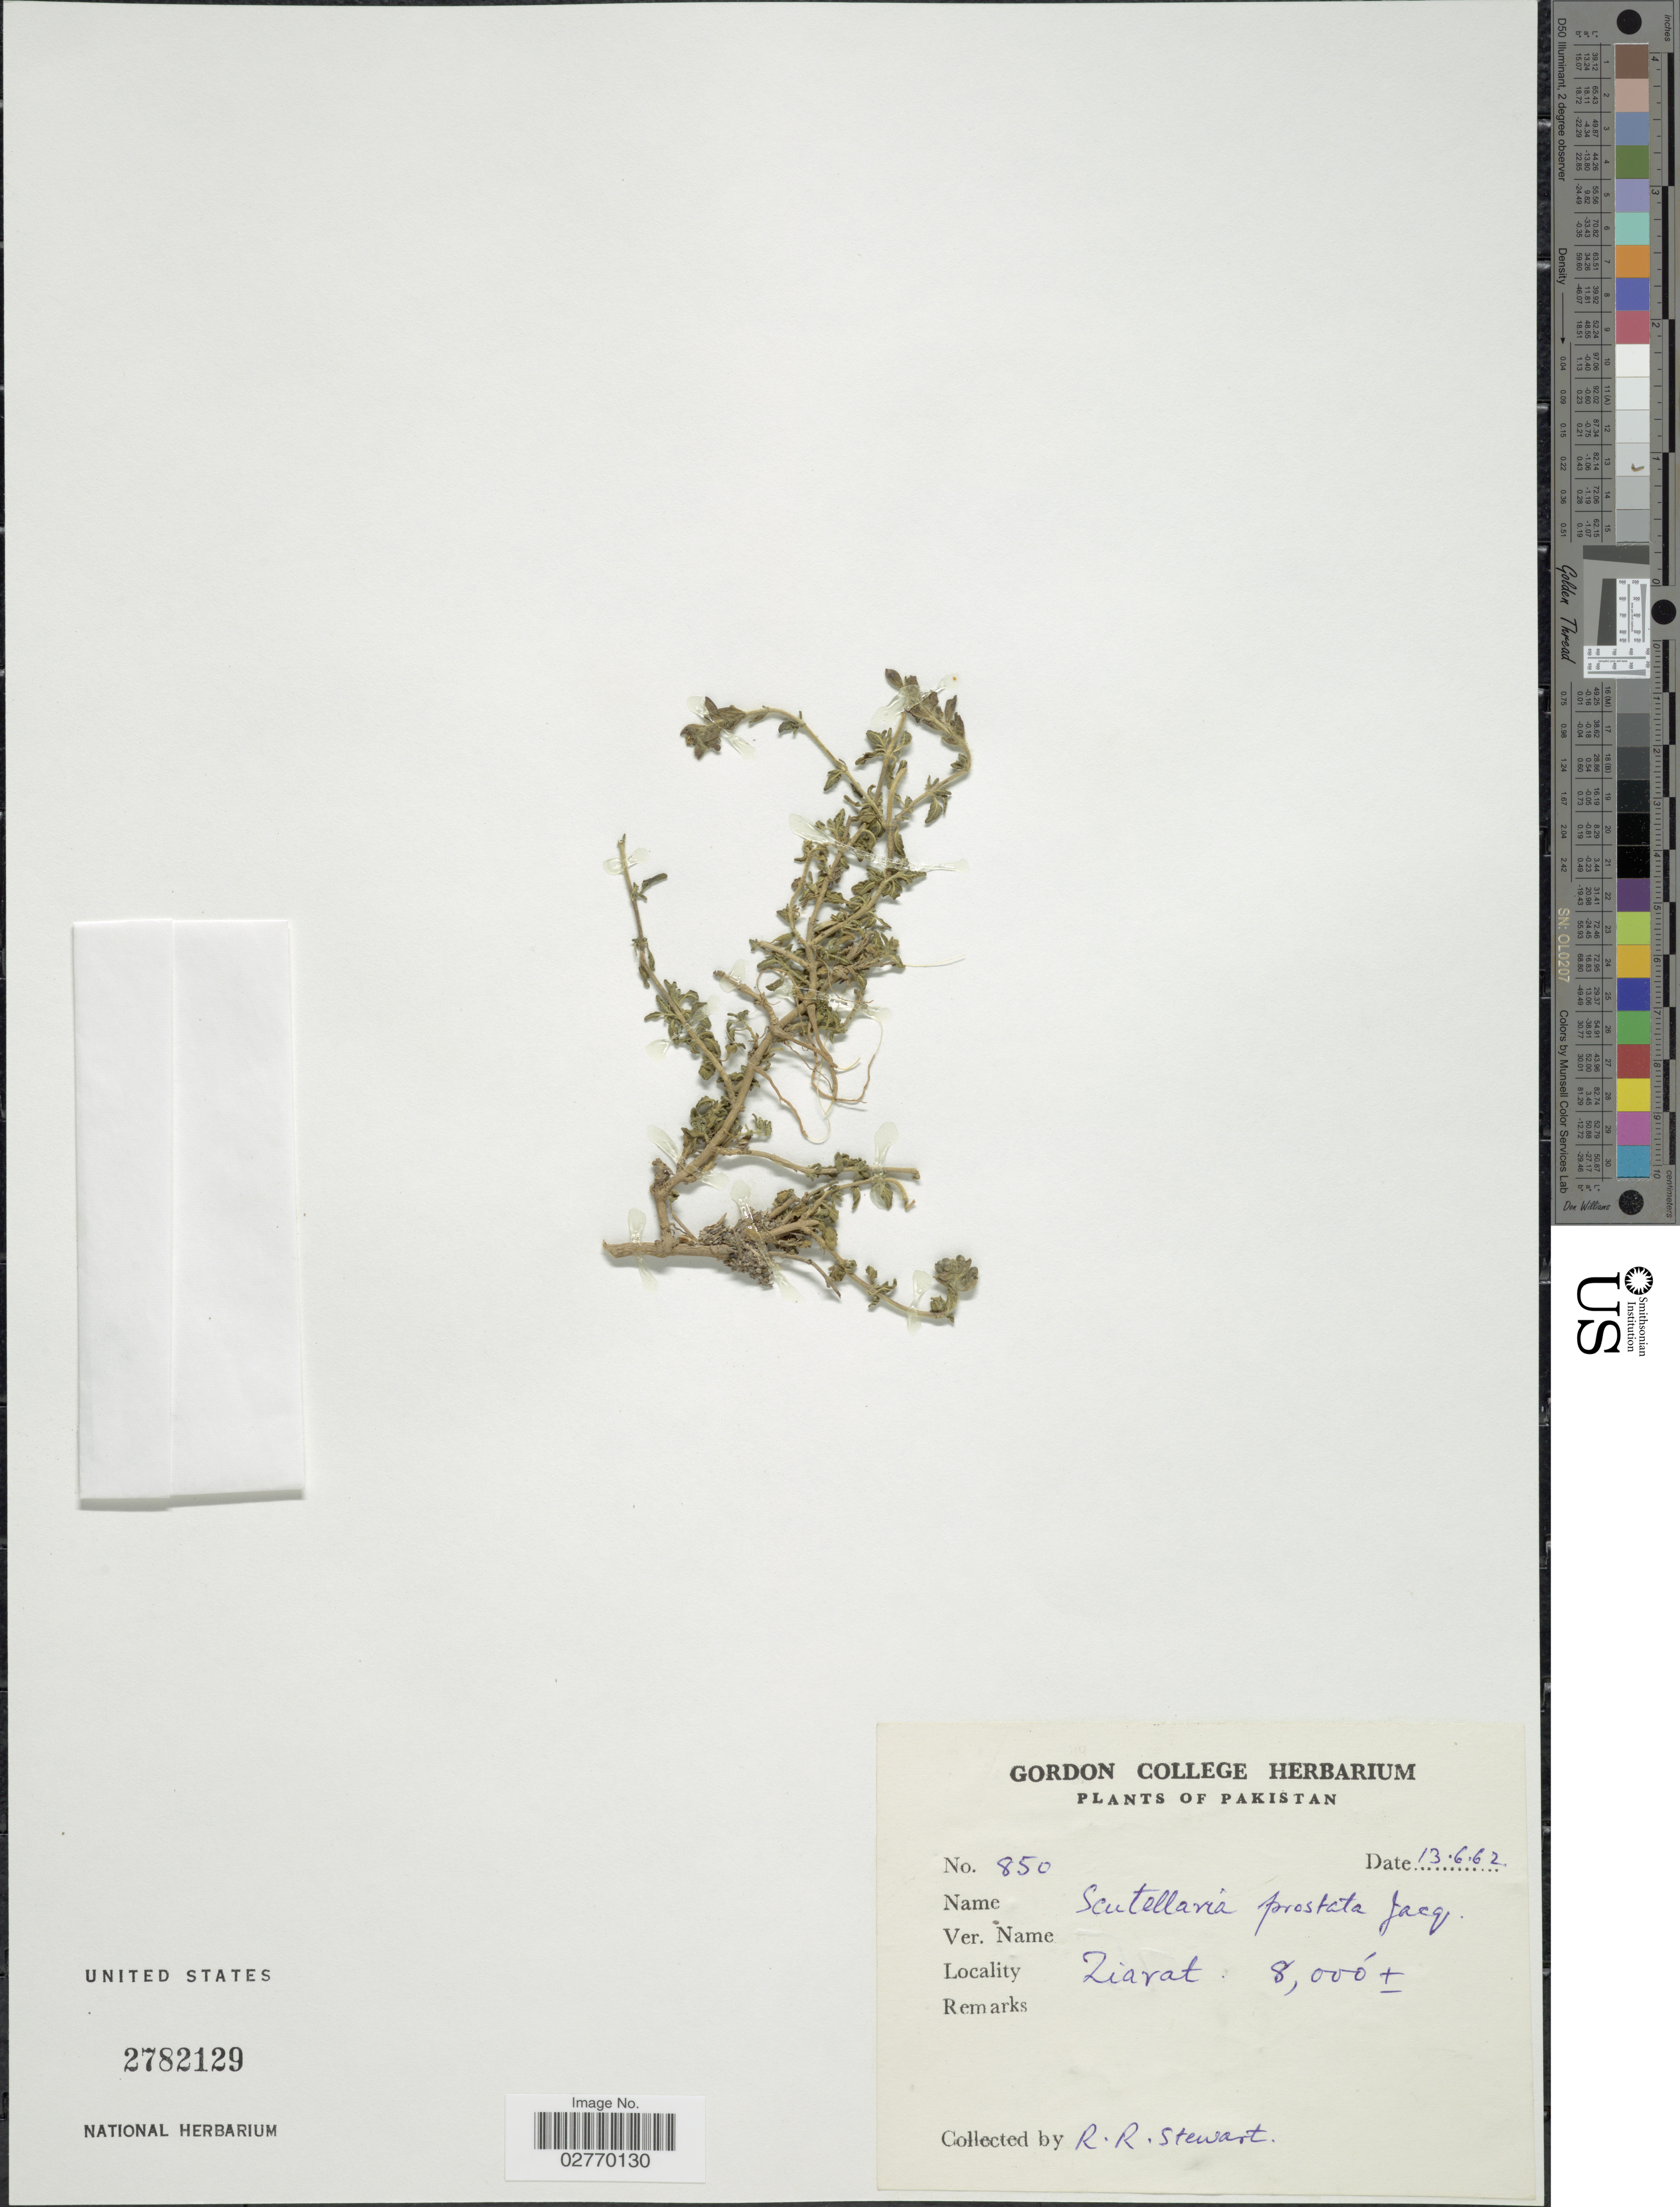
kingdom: Plantae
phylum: Tracheophyta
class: Magnoliopsida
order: Lamiales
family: Lamiaceae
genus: Scutellaria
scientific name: Scutellaria prostrata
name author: Jacquem. ex Benth.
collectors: R. R. Stewart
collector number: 850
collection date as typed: Transcribed d/m/y: 13/6/62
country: Pakistan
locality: Ziarat.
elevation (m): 2438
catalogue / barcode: US 2782129